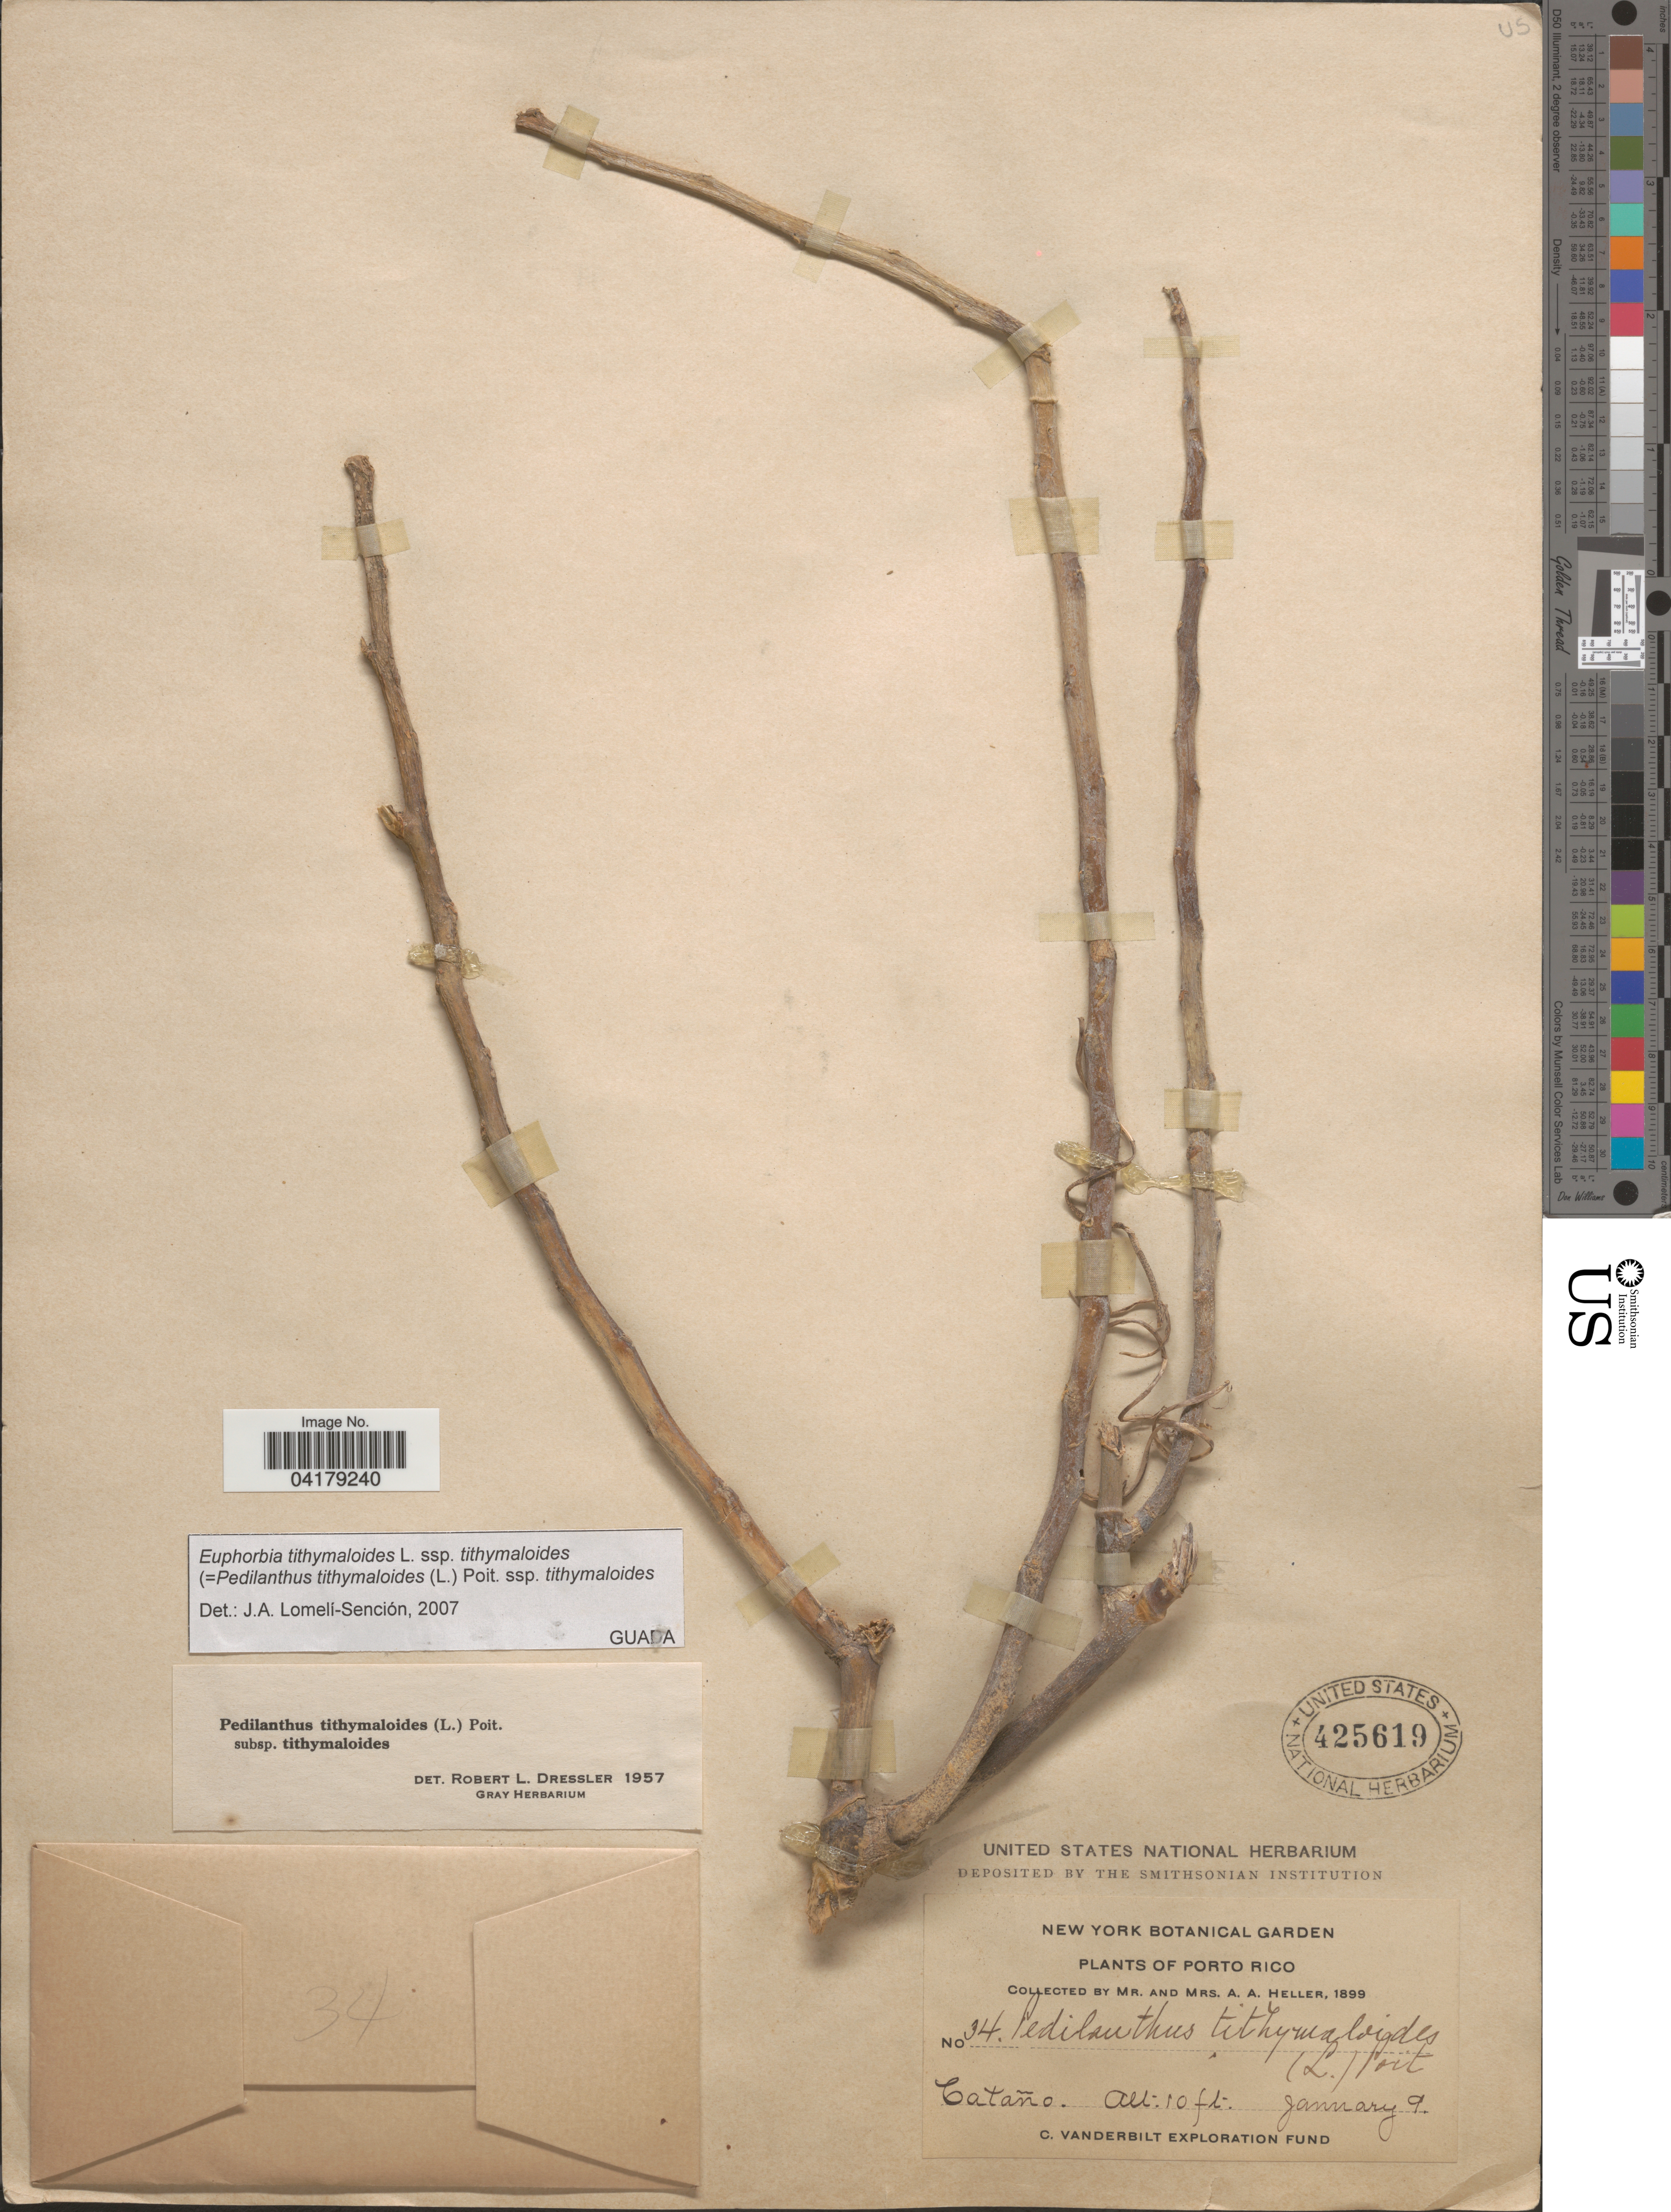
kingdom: Plantae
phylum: Tracheophyta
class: Magnoliopsida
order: Malpighiales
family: Euphorbiaceae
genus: Euphorbia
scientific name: Euphorbia tithymaloides subsp. tithymaloides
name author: L.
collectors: A. A. Heller & E. G. Heller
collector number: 34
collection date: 1899-01-09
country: Puerto Rico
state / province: Cataño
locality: C. Vanderbilt Exploration.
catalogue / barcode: US 425619